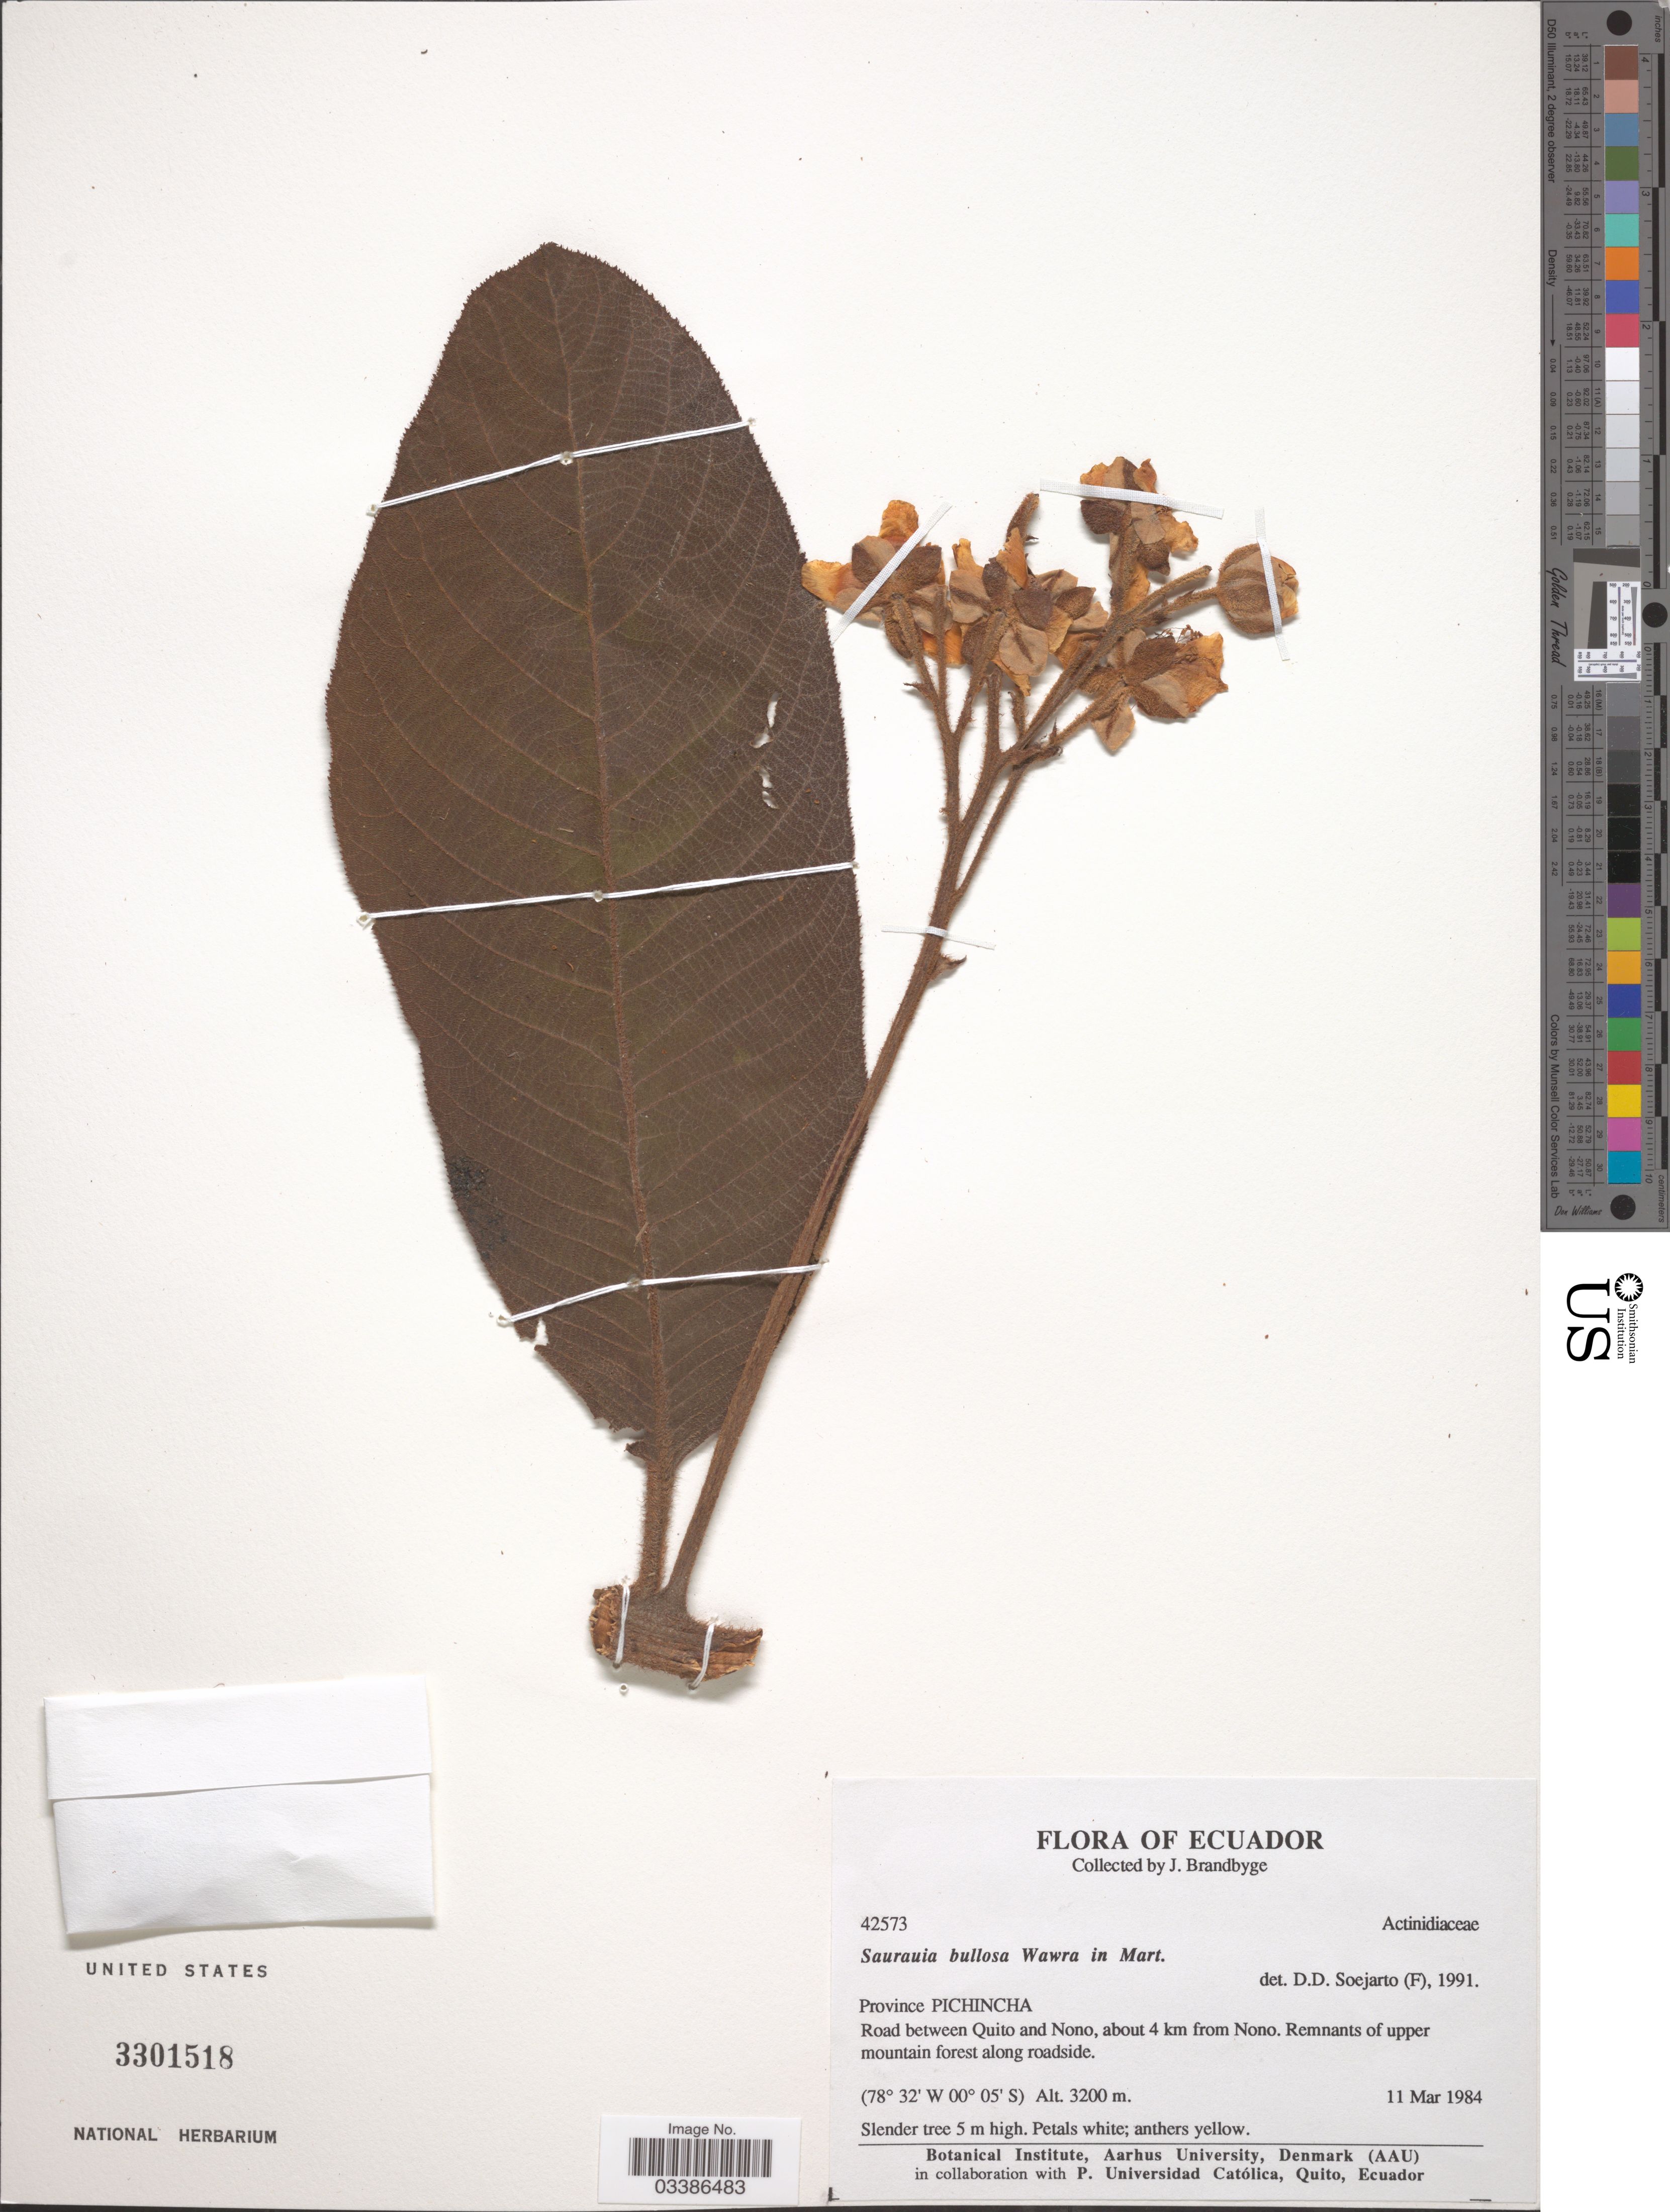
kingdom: Plantae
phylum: Tracheophyta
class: Magnoliopsida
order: Ericales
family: Actinidiaceae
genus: Saurauia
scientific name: Saurauia bullosa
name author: Wawra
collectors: J. Brandbyge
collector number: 42573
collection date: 1984-03-11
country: Ecuador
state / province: Pichincha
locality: Road between Quito and Nono, about 4 km from Nono. Remnants of upper mountain forest along roadside.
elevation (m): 3200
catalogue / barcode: US 3301518